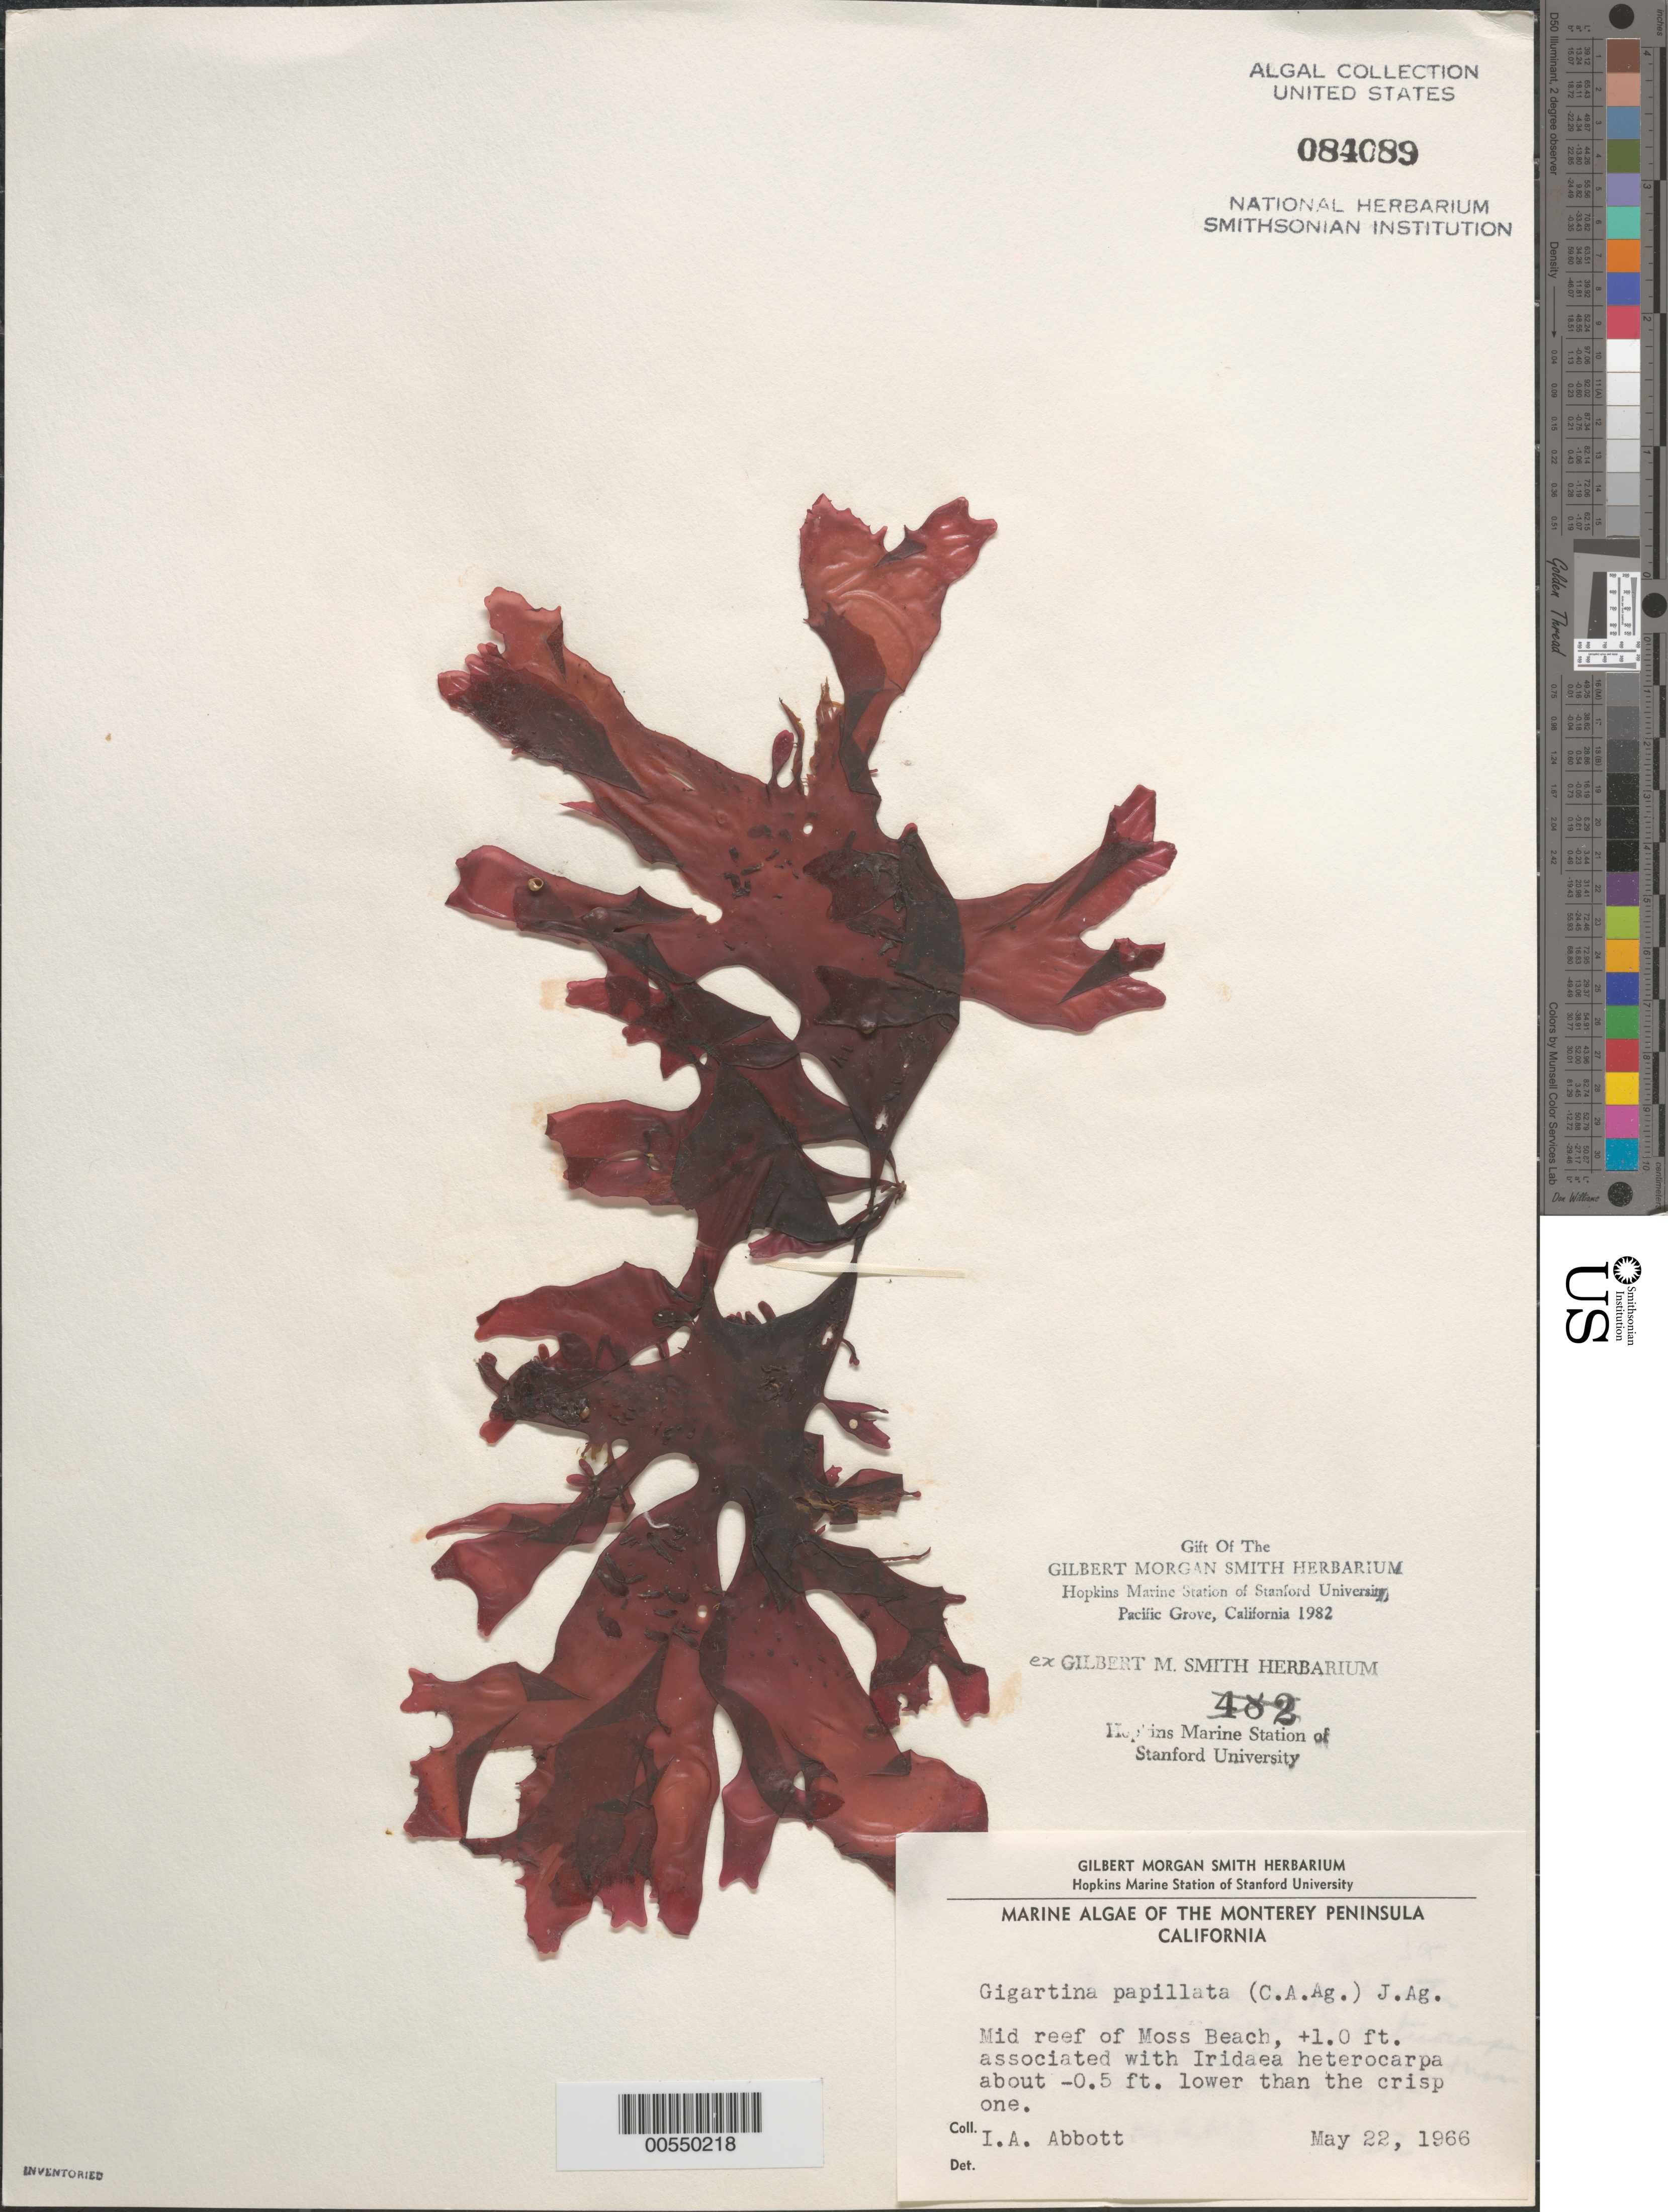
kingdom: Plantae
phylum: Rhodophyta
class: Florideophyceae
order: Gigartinales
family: Phyllophoraceae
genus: Mastocarpus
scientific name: Mastocarpus papillatus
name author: (C. Agardh) Kütz.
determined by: Algae name updating Project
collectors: I. A. Abbott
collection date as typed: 22 May 1966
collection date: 1966-05-22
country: United States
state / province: California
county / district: Monterey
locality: Middle Reef of Moss Beach, Monterey Peninsula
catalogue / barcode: US 84089